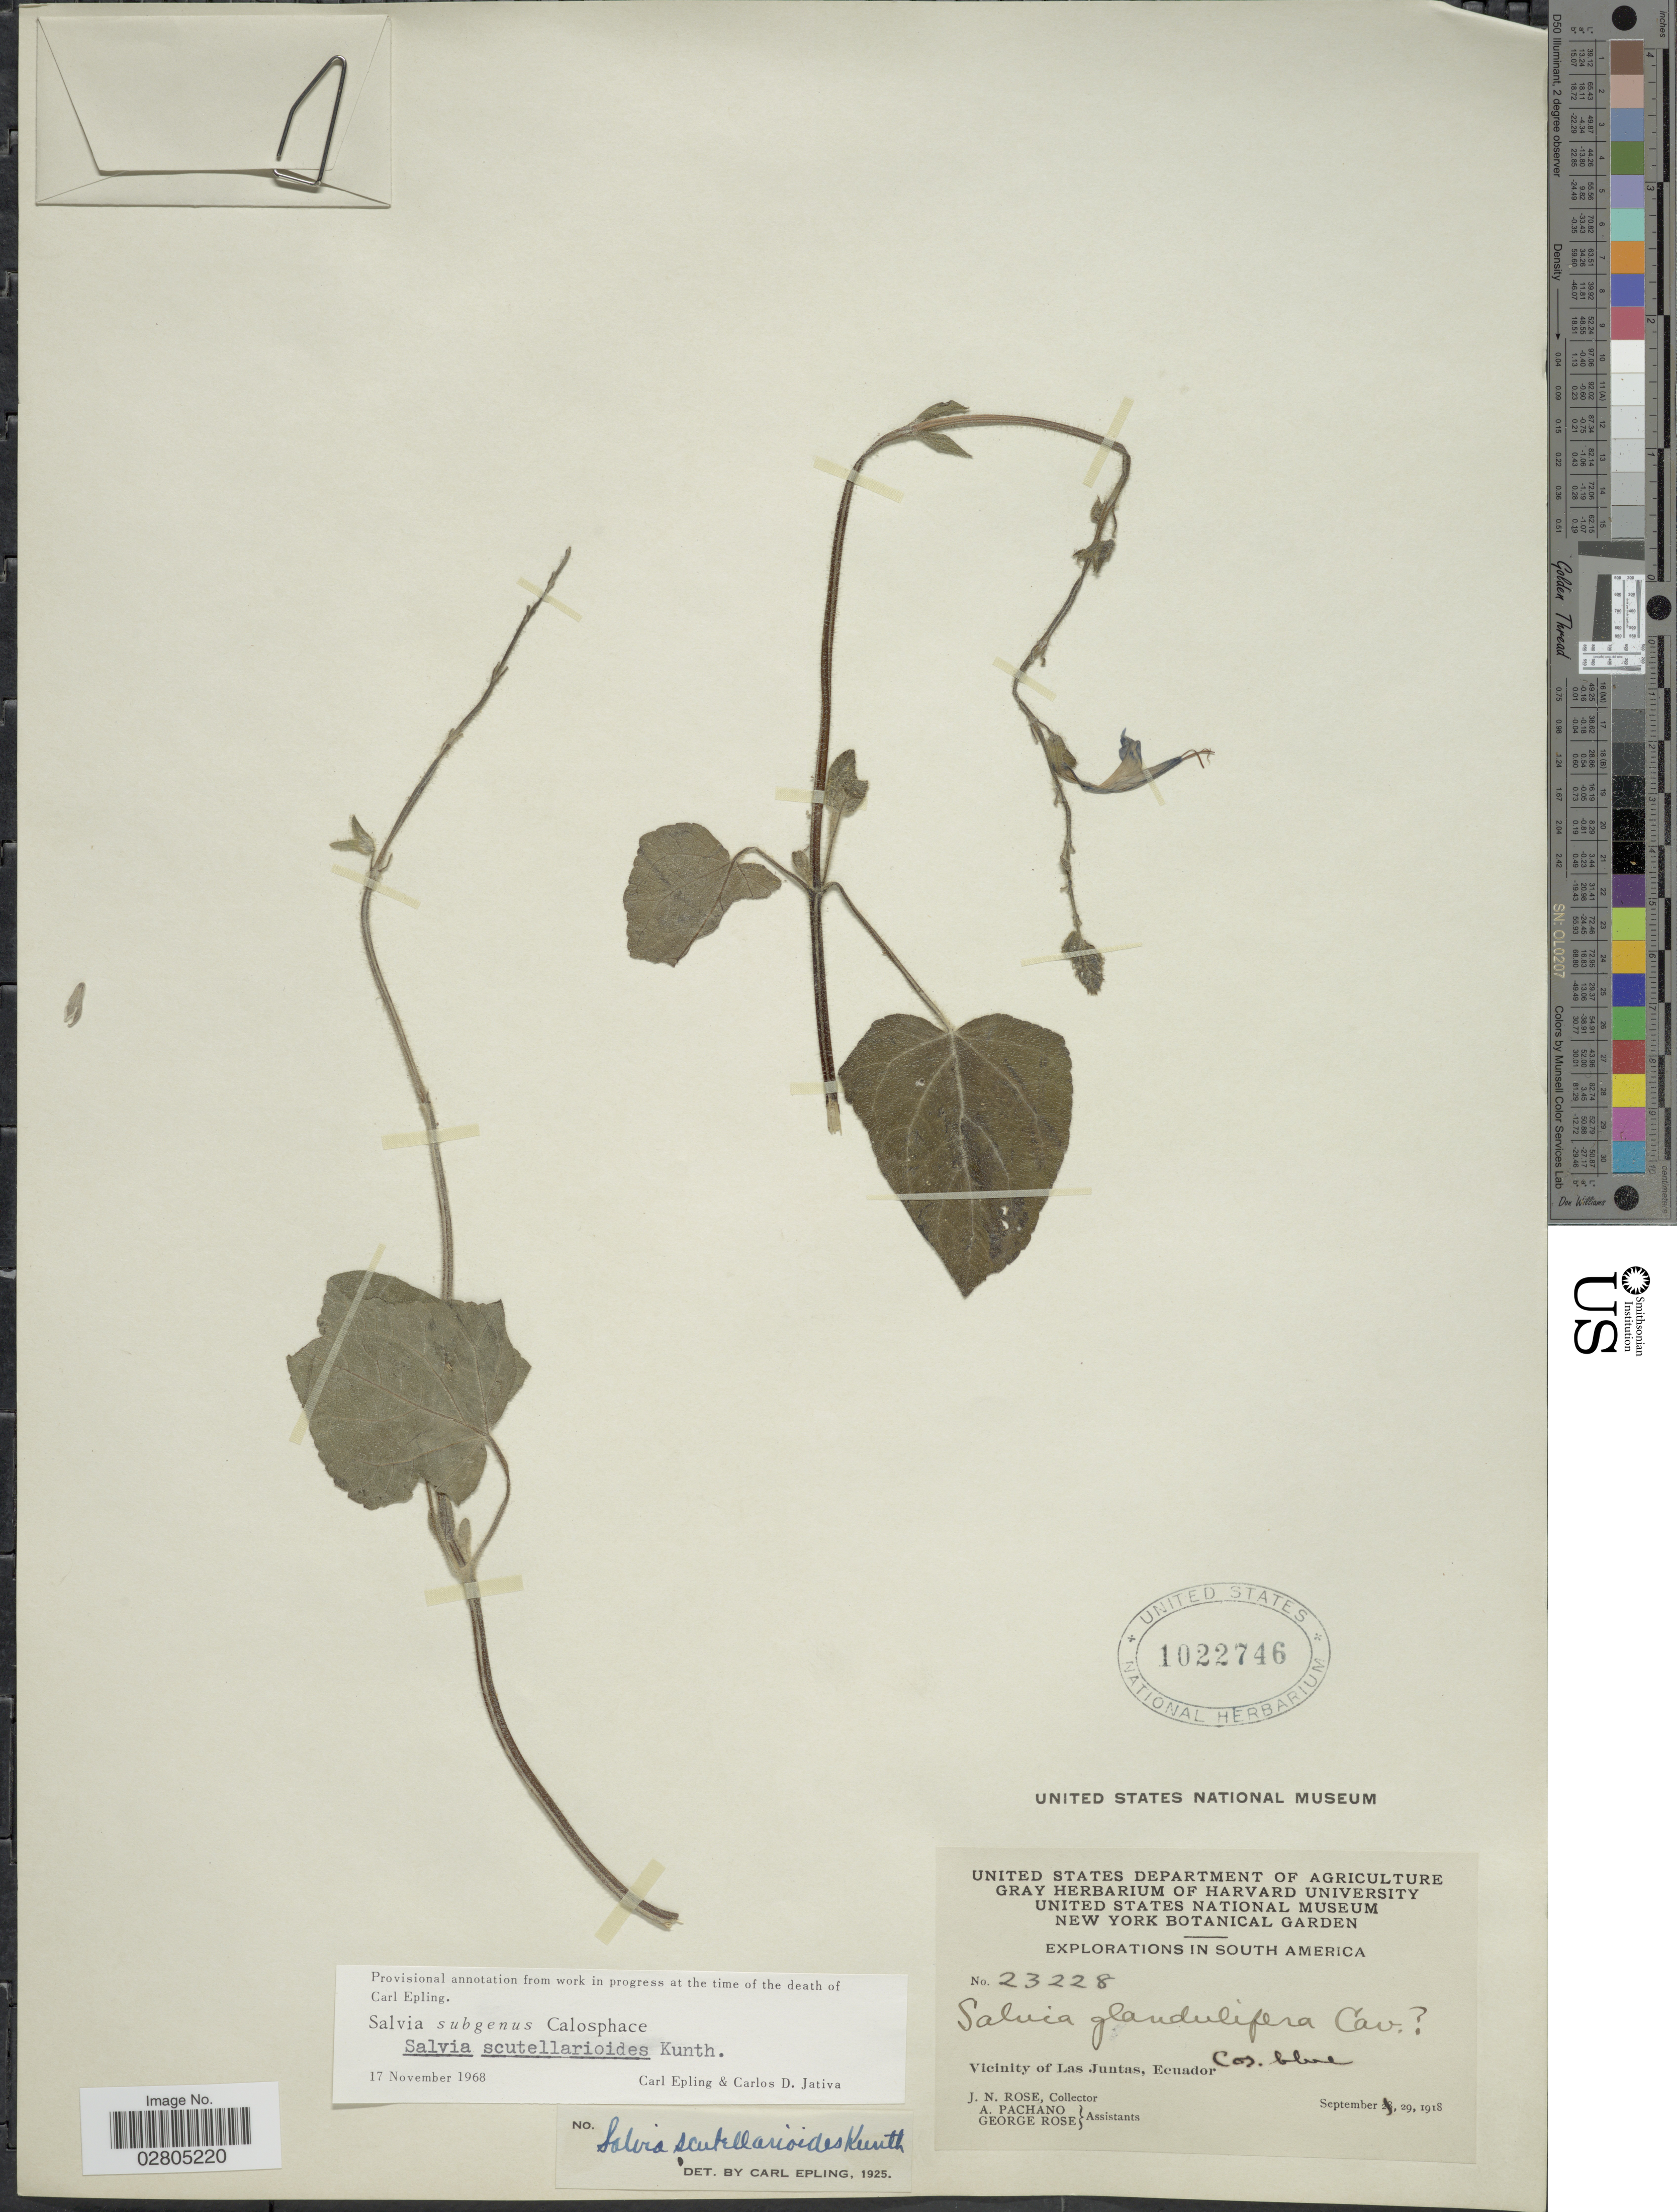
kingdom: Plantae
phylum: Tracheophyta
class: Magnoliopsida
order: Lamiales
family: Lamiaceae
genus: Salvia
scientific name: Salvia scutellarioides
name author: Kunth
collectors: J. N. Rose, A. Pachano & G. Rose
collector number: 23228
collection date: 1918-09-29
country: Ecuador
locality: Vicinity of Las Juntas.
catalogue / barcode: US 1022746